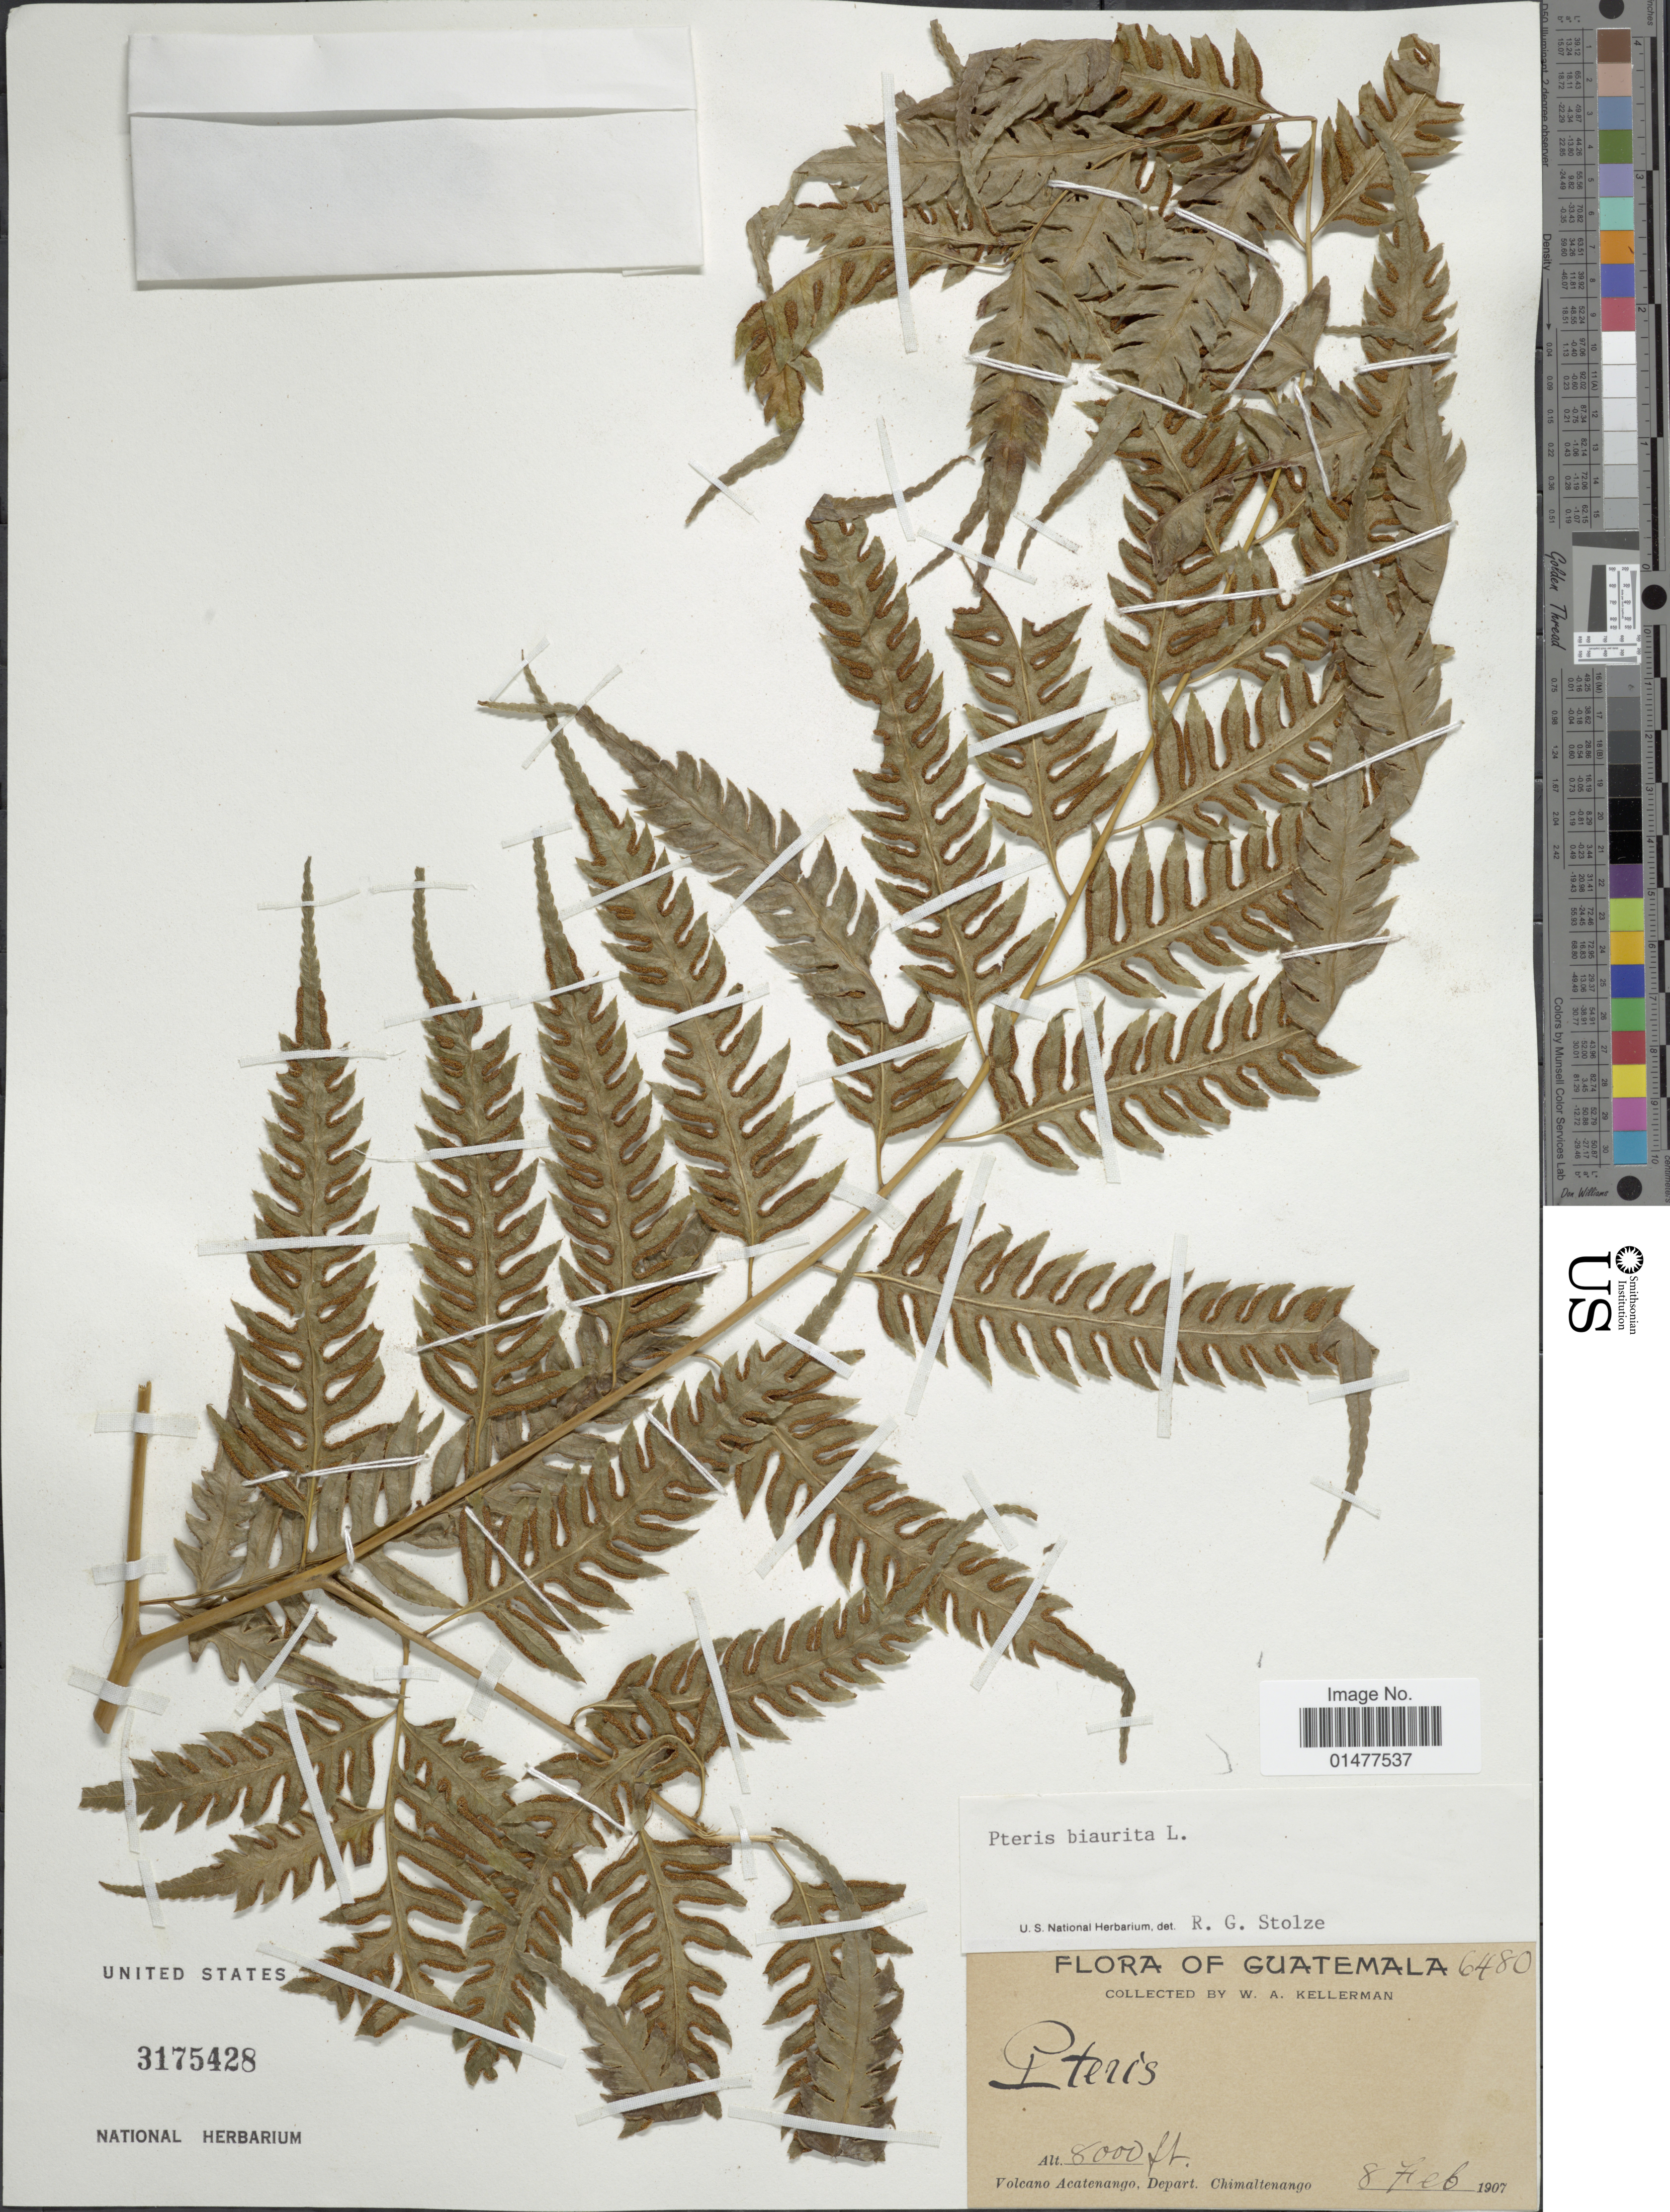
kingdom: Plantae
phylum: Tracheophyta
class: Polypodiopsida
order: Polypodiales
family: Pteridaceae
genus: Pteris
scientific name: Pteris biaurita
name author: L.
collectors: W. Kellerman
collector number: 6480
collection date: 1907-02-08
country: Guatemala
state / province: Chimaltenango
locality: Volcano Acatenango.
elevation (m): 2438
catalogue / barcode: US 3175428